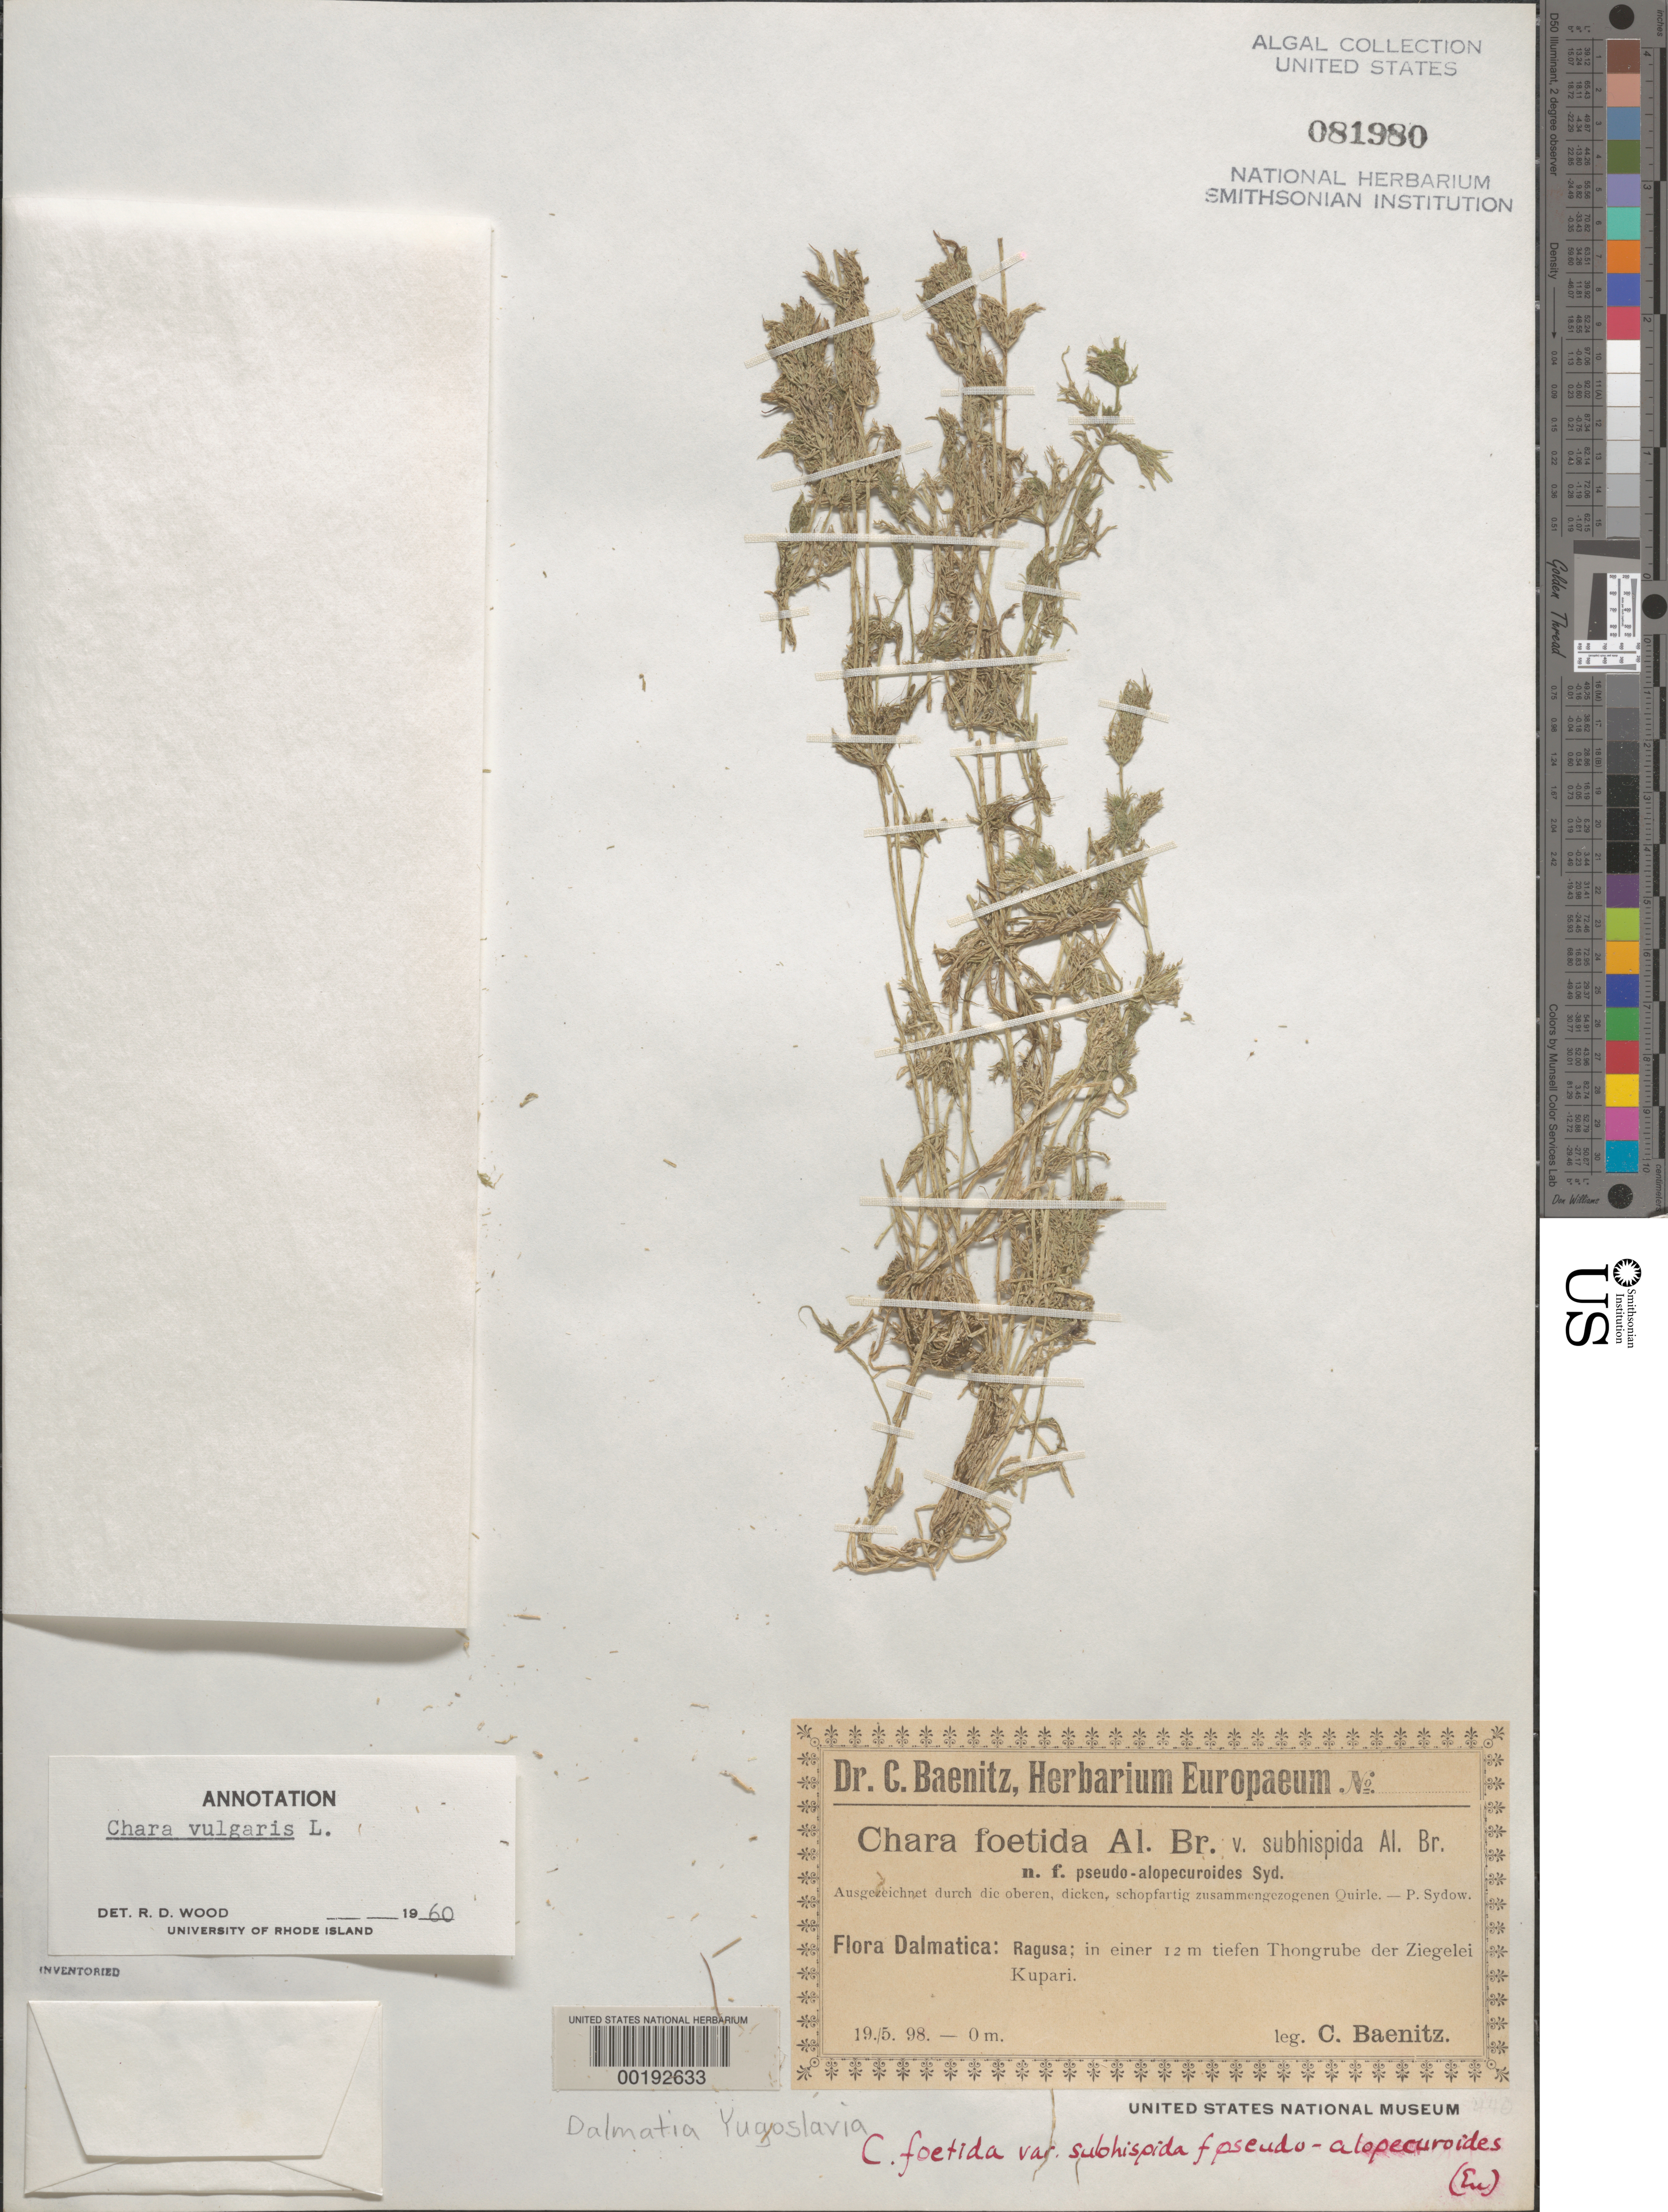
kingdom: Plantae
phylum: Charophyta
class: Charophyceae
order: Charales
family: Characeae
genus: Chara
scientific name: Chara vulgaris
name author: L.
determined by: Wood, R. D.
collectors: C. G. Baenitz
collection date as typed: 19 May 1898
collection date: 1898-05-19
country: Croatia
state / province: Dubrovnik-Neretva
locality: Kupari, Dubrovnik (Ragusa)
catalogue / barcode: US 81980